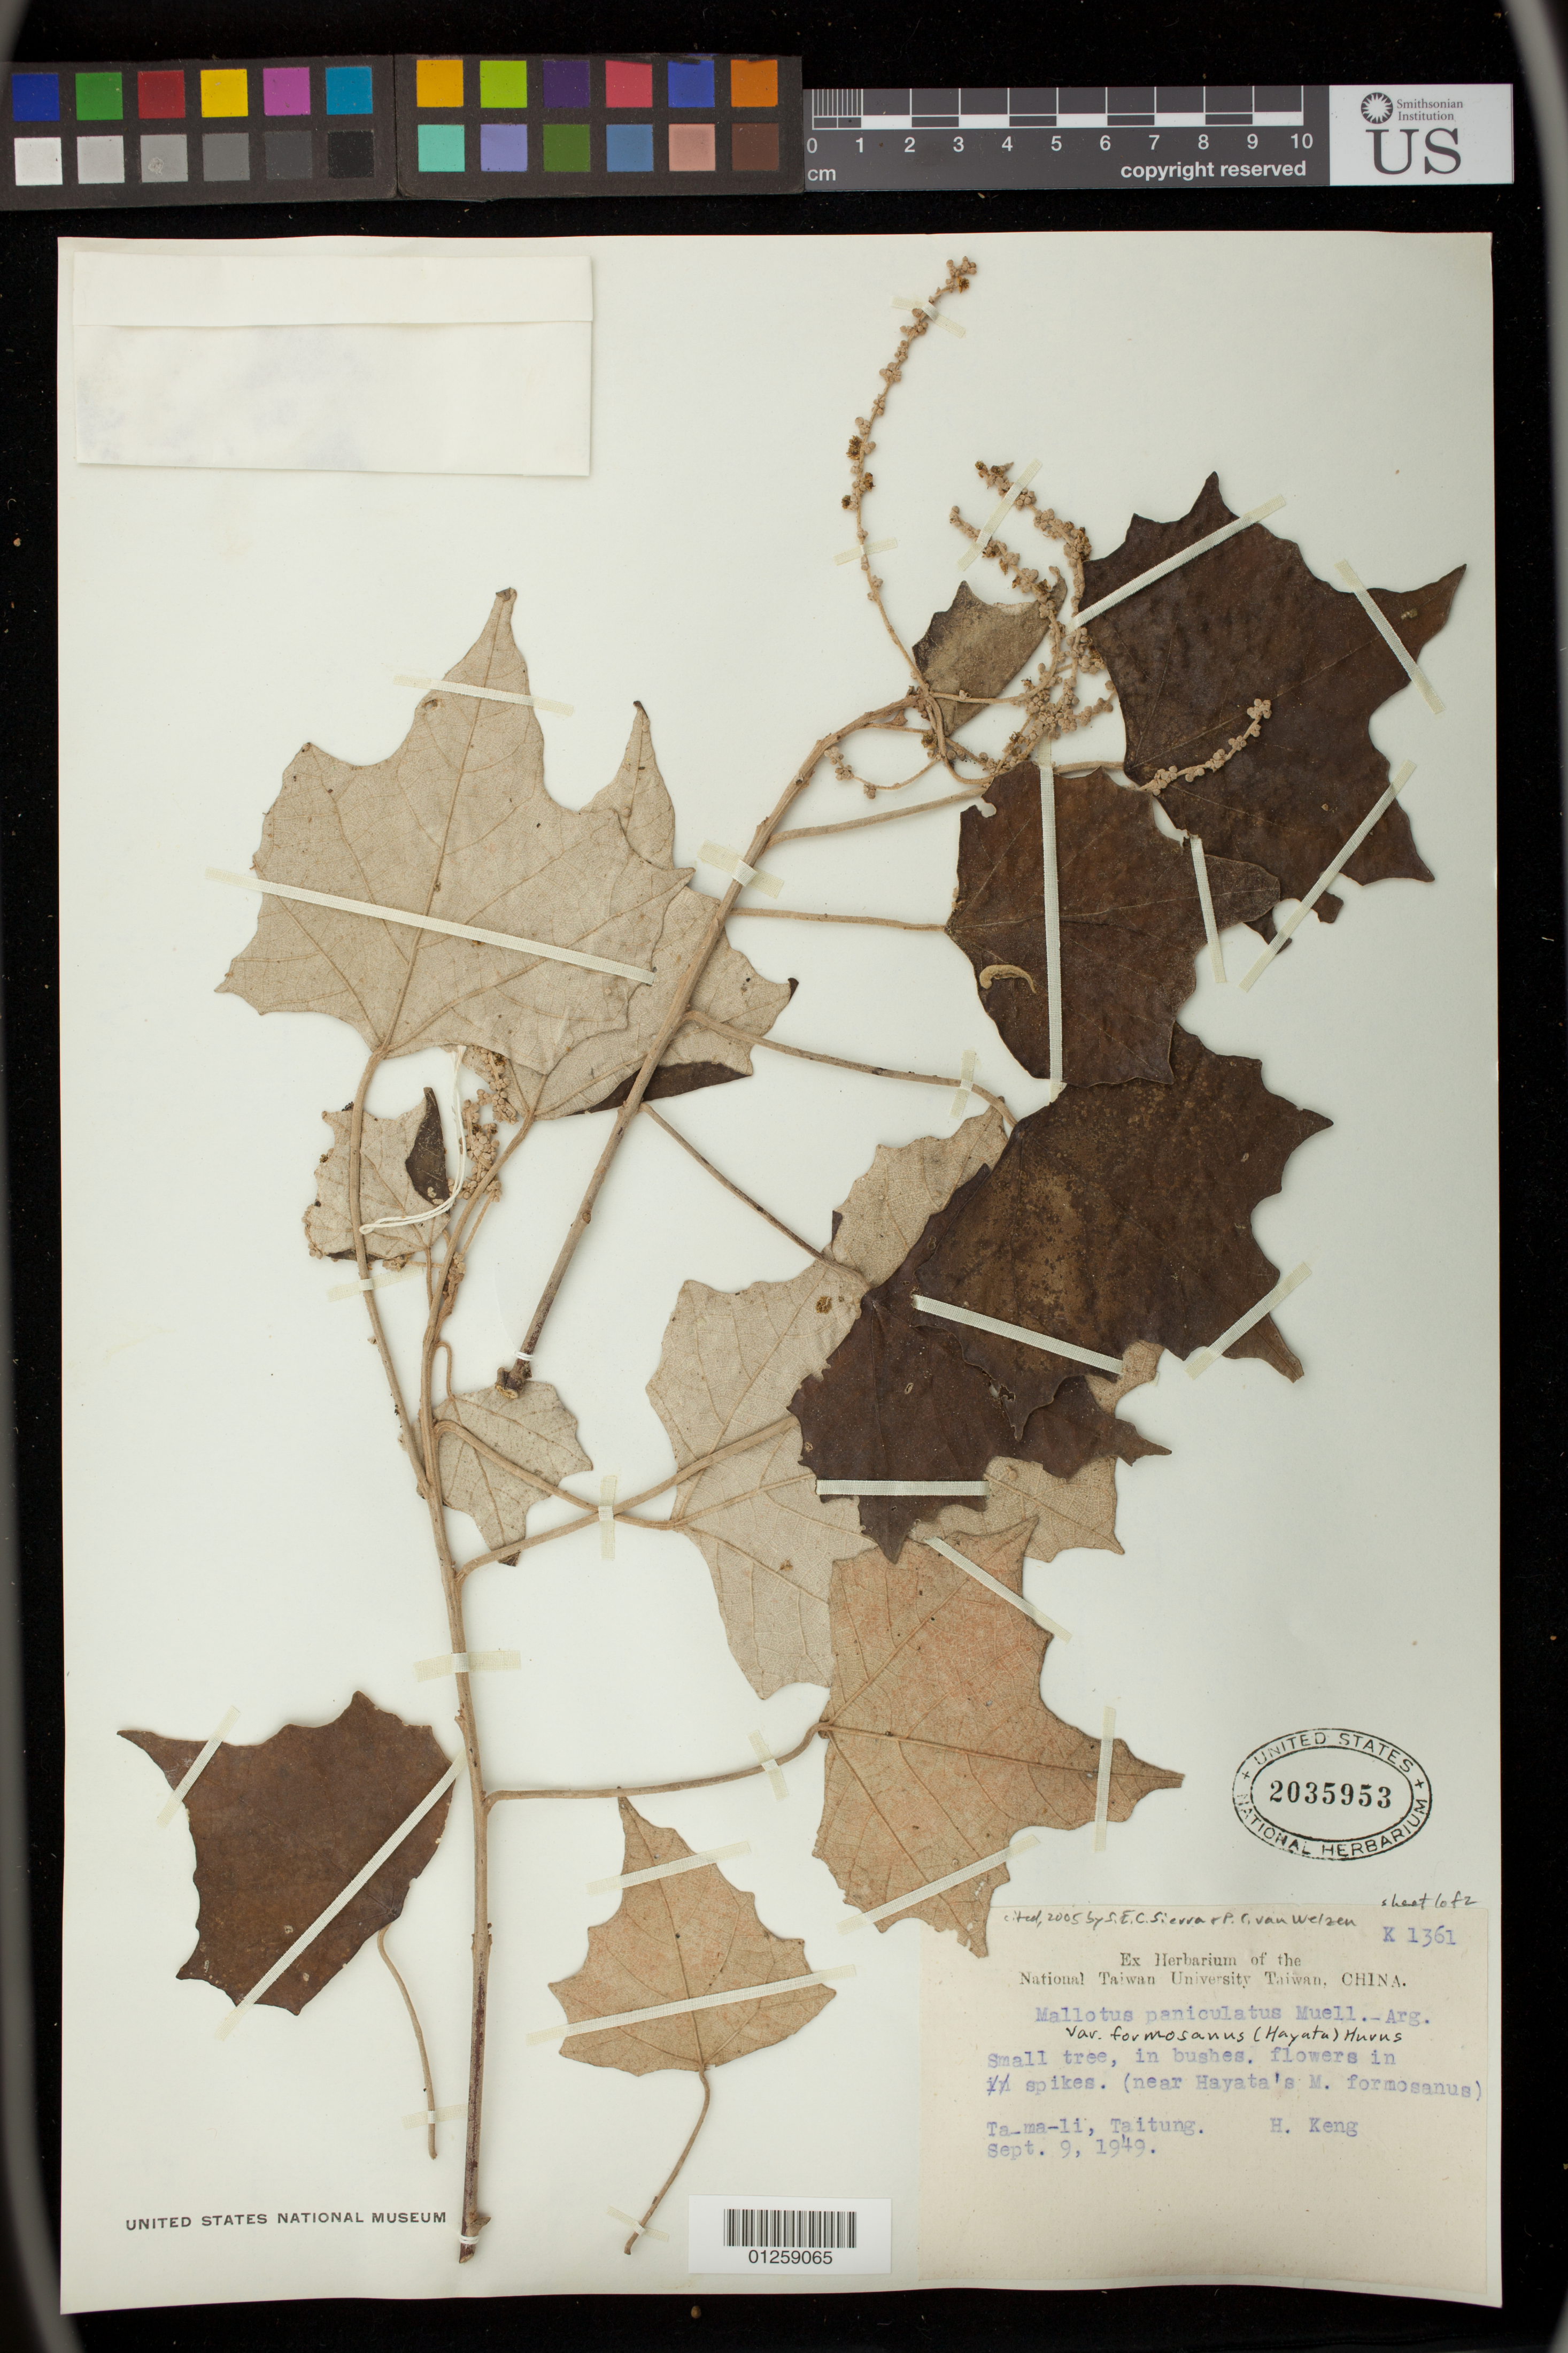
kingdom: Plantae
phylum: Tracheophyta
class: Magnoliopsida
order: Malpighiales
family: Euphorbiaceae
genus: Mallotus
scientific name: Mallotus paniculatus var. formosanus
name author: (Hayata) Hurusawa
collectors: T. Taitung & H. Keng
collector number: K 1361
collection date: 1949-09-09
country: Taiwan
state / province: Taitung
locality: Ta-ma-li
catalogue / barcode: US 2035953